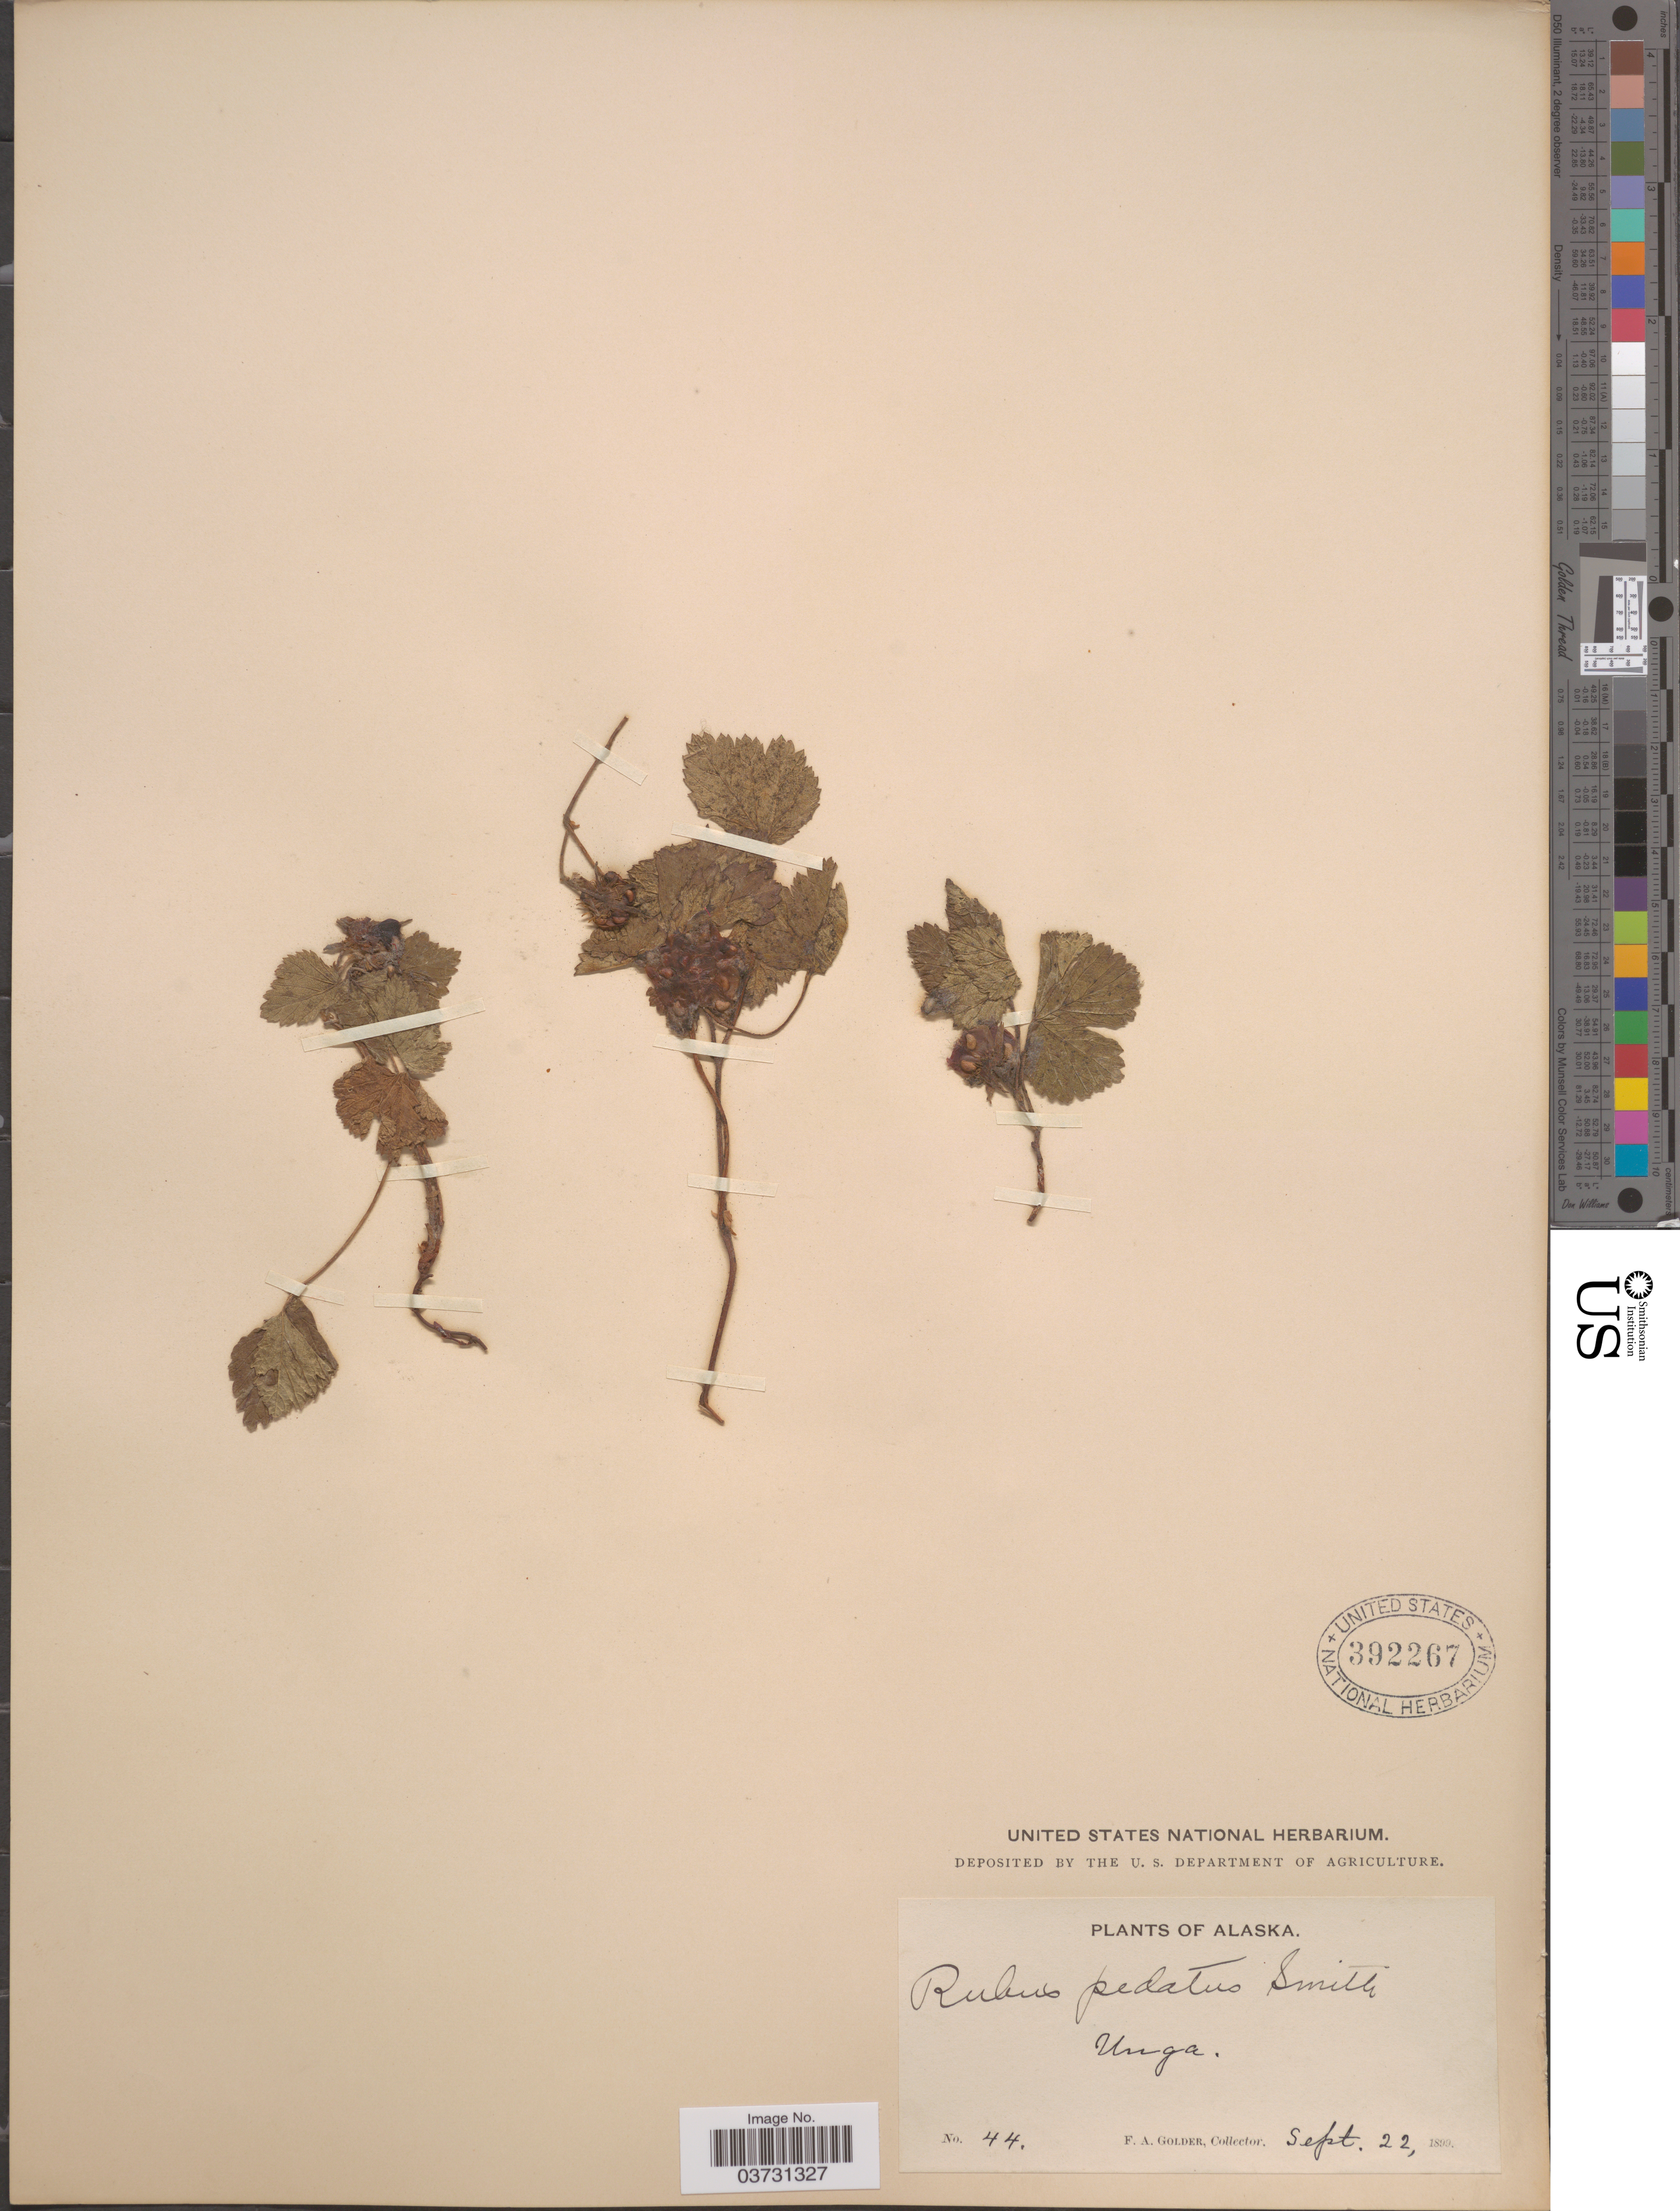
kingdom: Plantae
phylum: Tracheophyta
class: Magnoliopsida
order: Rosales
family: Rosaceae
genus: Rubus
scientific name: Rubus stellatus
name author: Sm.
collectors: F. Golder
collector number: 44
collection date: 1899-09-22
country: United States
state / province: Alaska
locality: Unga.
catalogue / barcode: US 392267